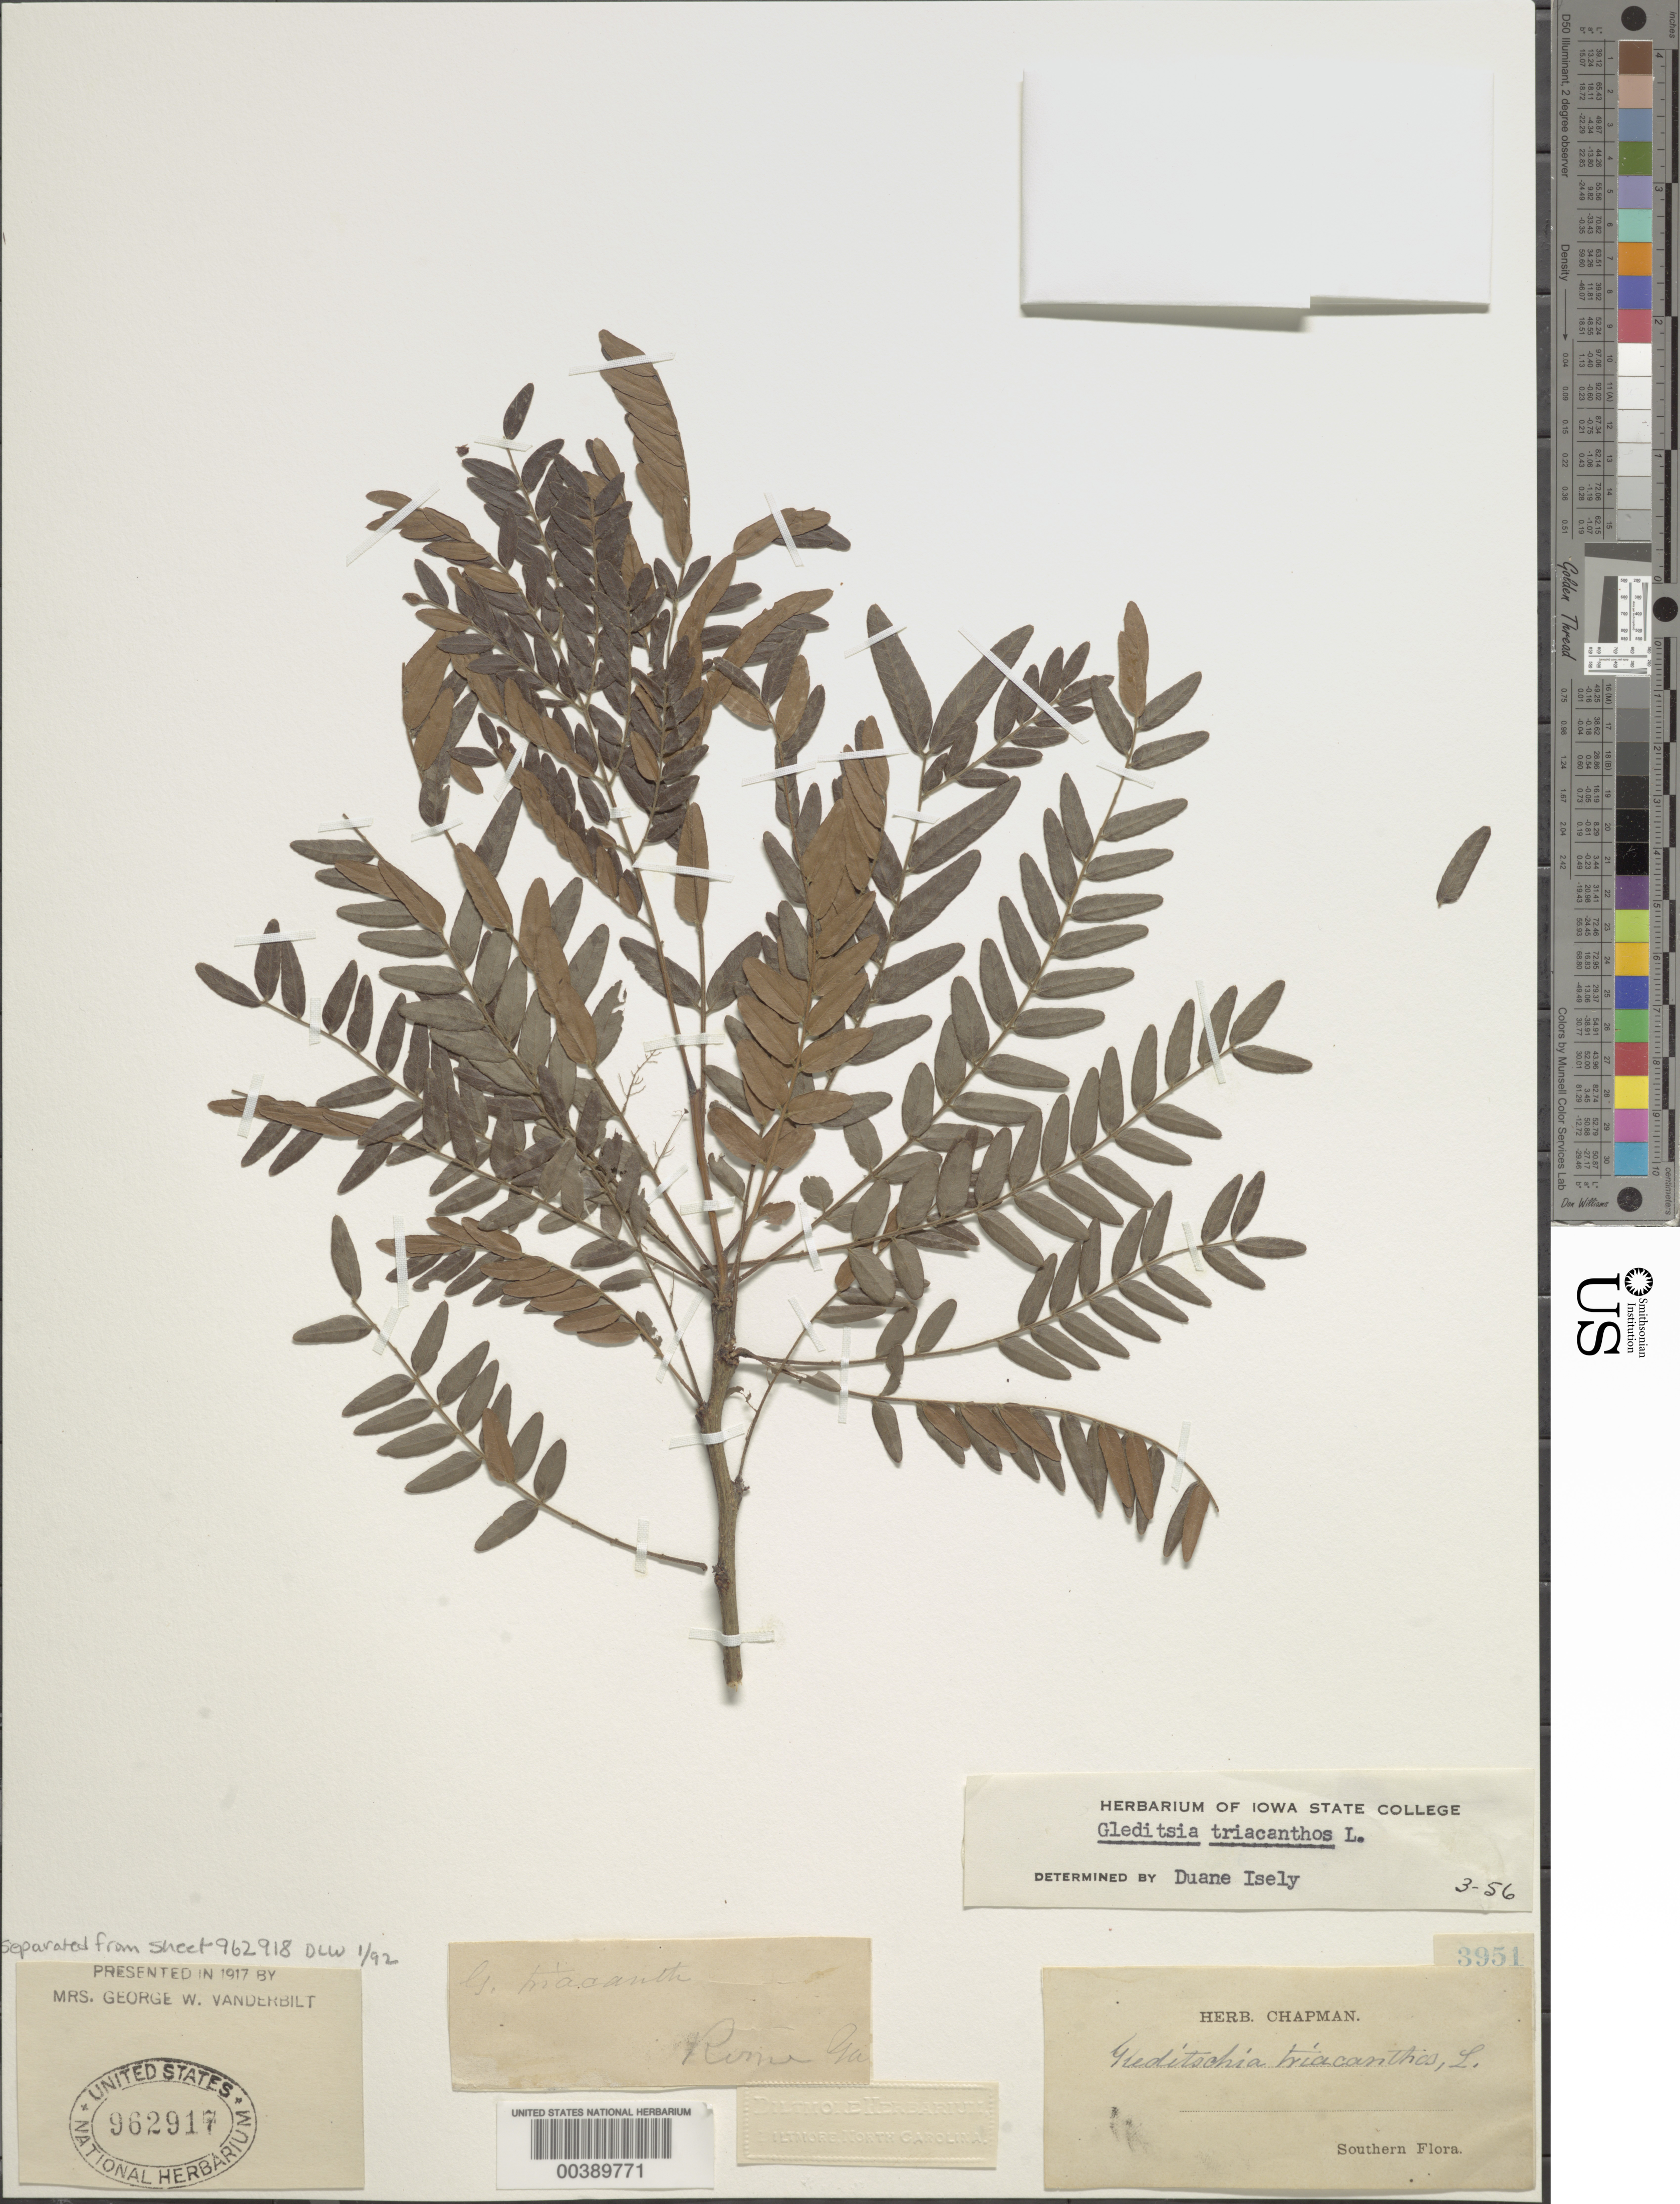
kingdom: Plantae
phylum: Tracheophyta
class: Magnoliopsida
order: Fabales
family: Fabaceae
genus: Gleditsia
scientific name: Gleditsia triacanthos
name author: L.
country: United States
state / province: Georgia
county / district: Floyd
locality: Rome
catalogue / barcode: US 962917